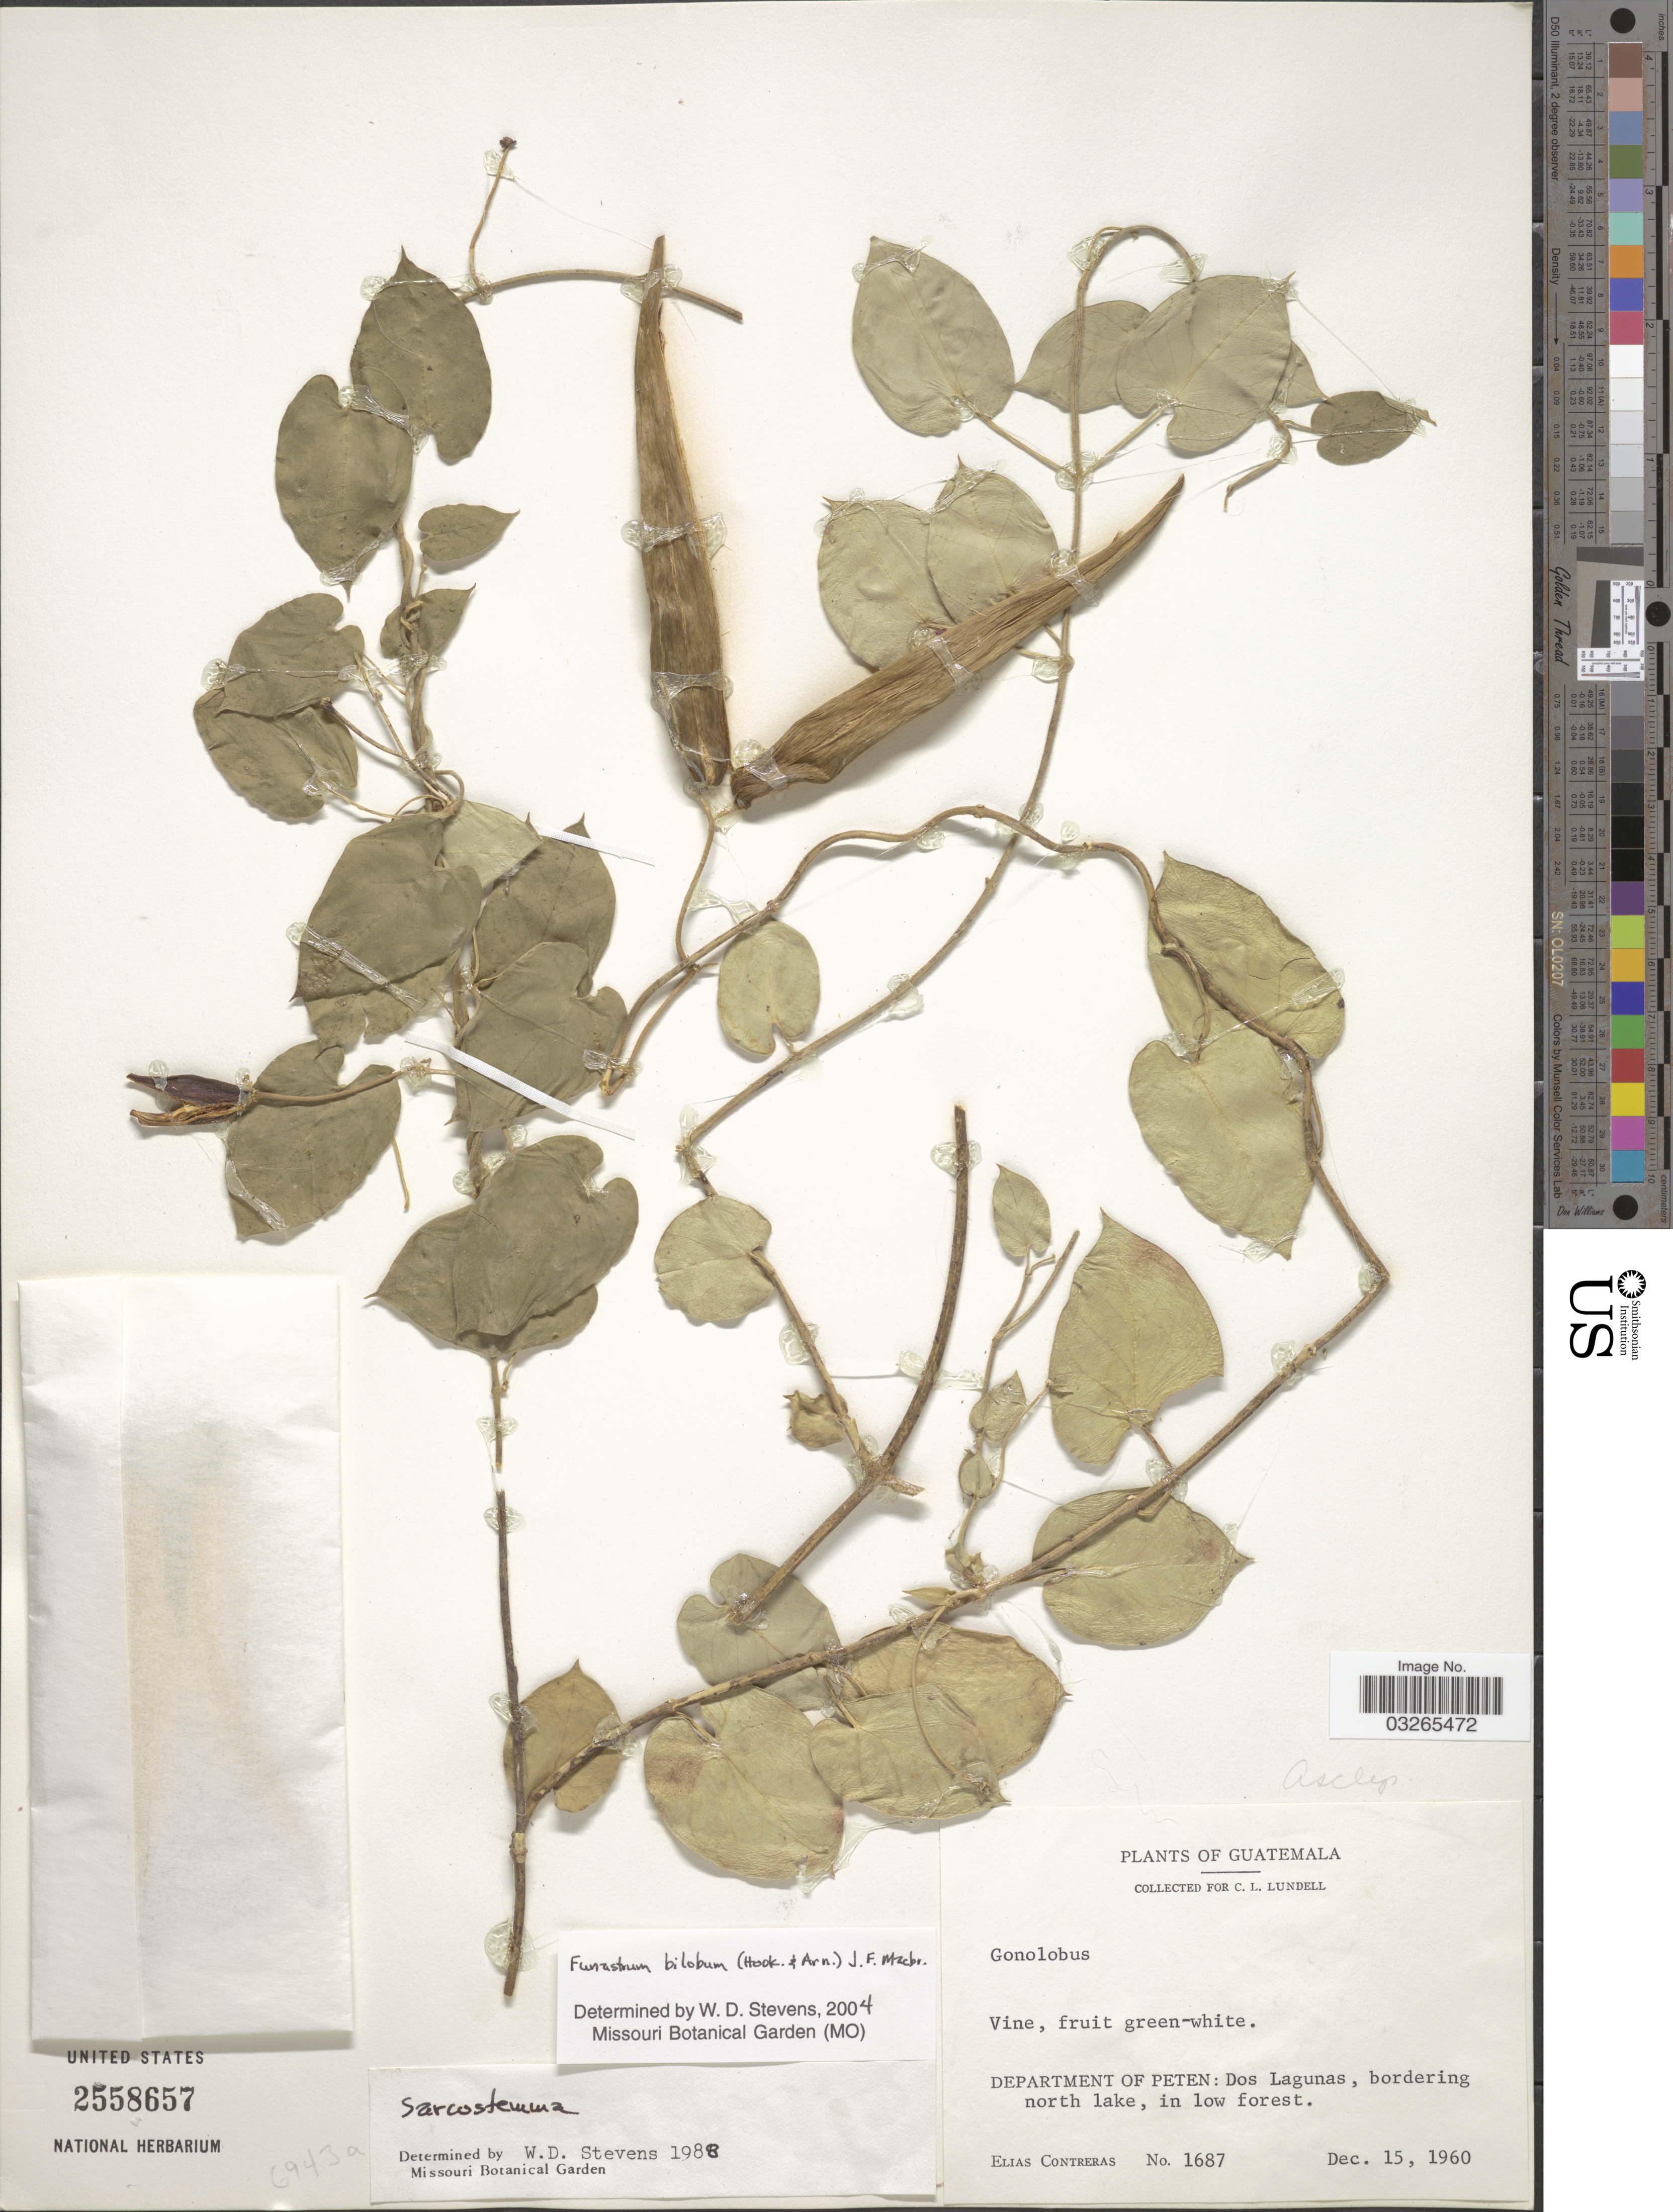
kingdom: Plantae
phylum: Tracheophyta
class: Magnoliopsida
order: Gentianales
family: Apocynaceae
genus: Sarcostemma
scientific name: Sarcostemma bilobum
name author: Hook. & Arn.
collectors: E. Contreras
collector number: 1687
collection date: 1960-12-15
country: Guatemala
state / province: El Petén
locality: Department of Peten: Dos Lagunas, bordering north lake, in low forest.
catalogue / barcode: US 2558657